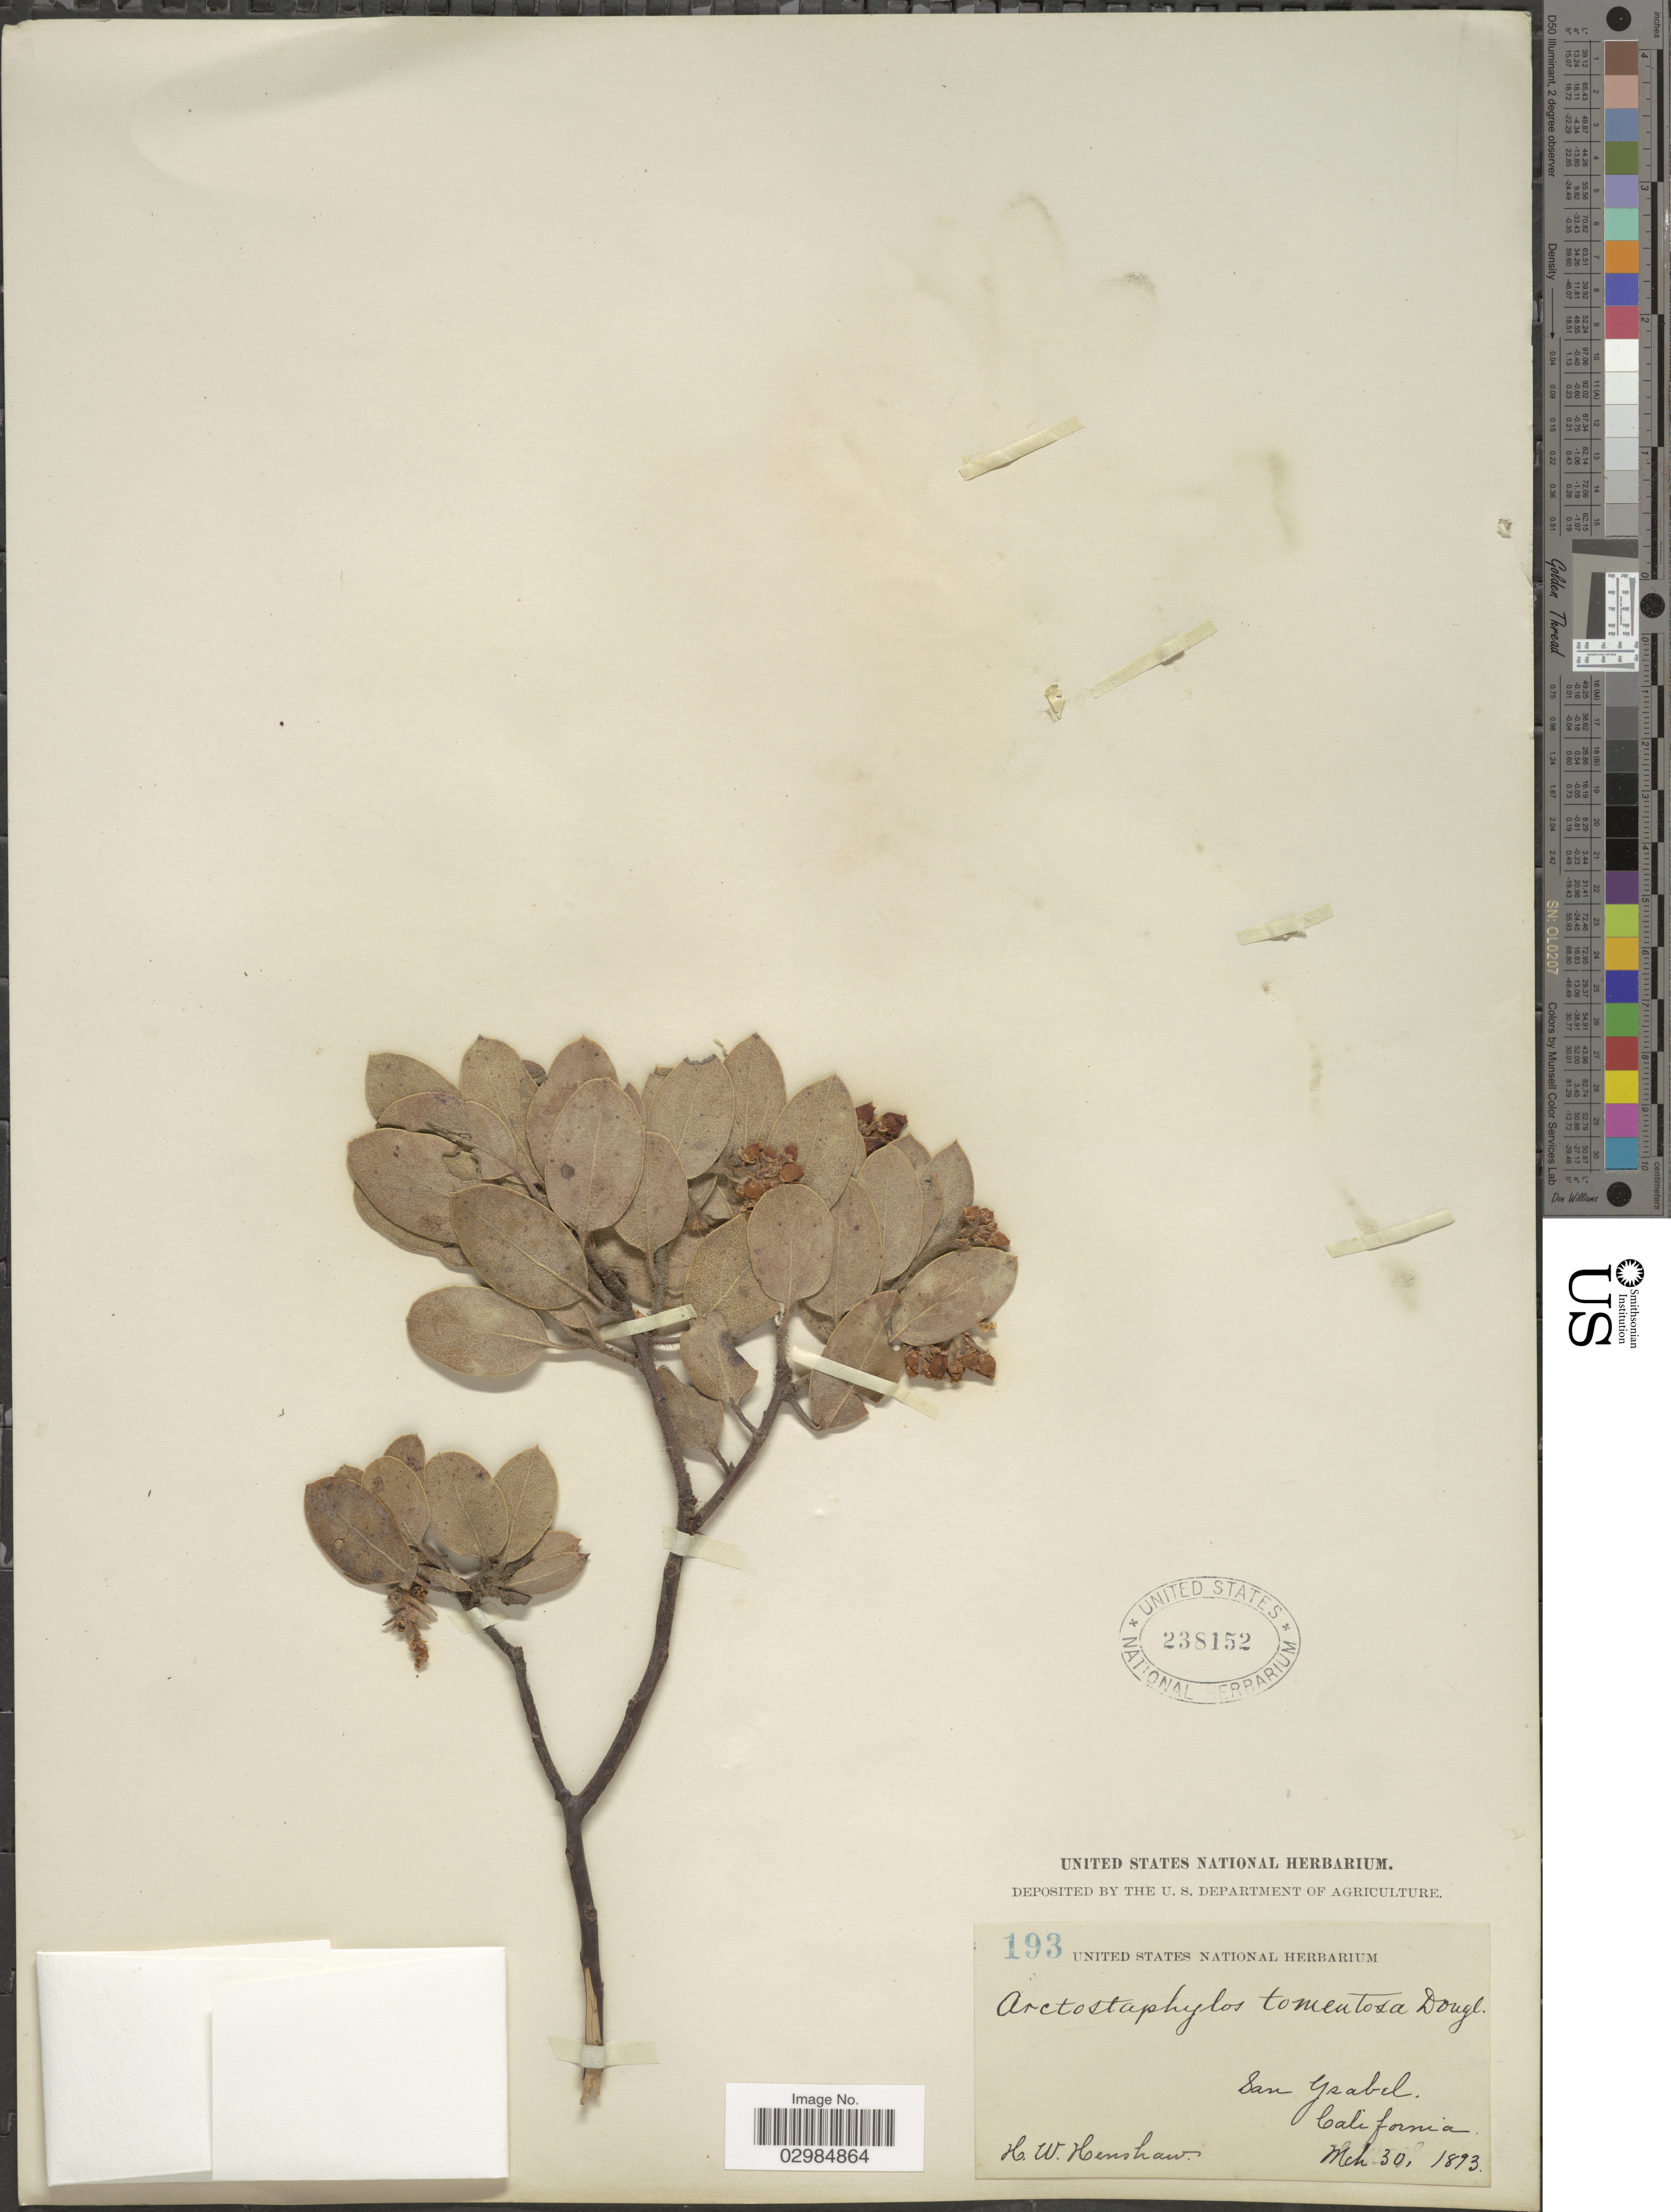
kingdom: Plantae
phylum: Tracheophyta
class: Magnoliopsida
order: Ericales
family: Ericaceae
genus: Arctostaphylos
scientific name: Arctostaphylos tomentosa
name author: (Pursh) Lindl.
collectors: H. Henshaw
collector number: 193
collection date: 1893-03-30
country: United States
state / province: California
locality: San Ysabel.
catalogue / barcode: US 238152